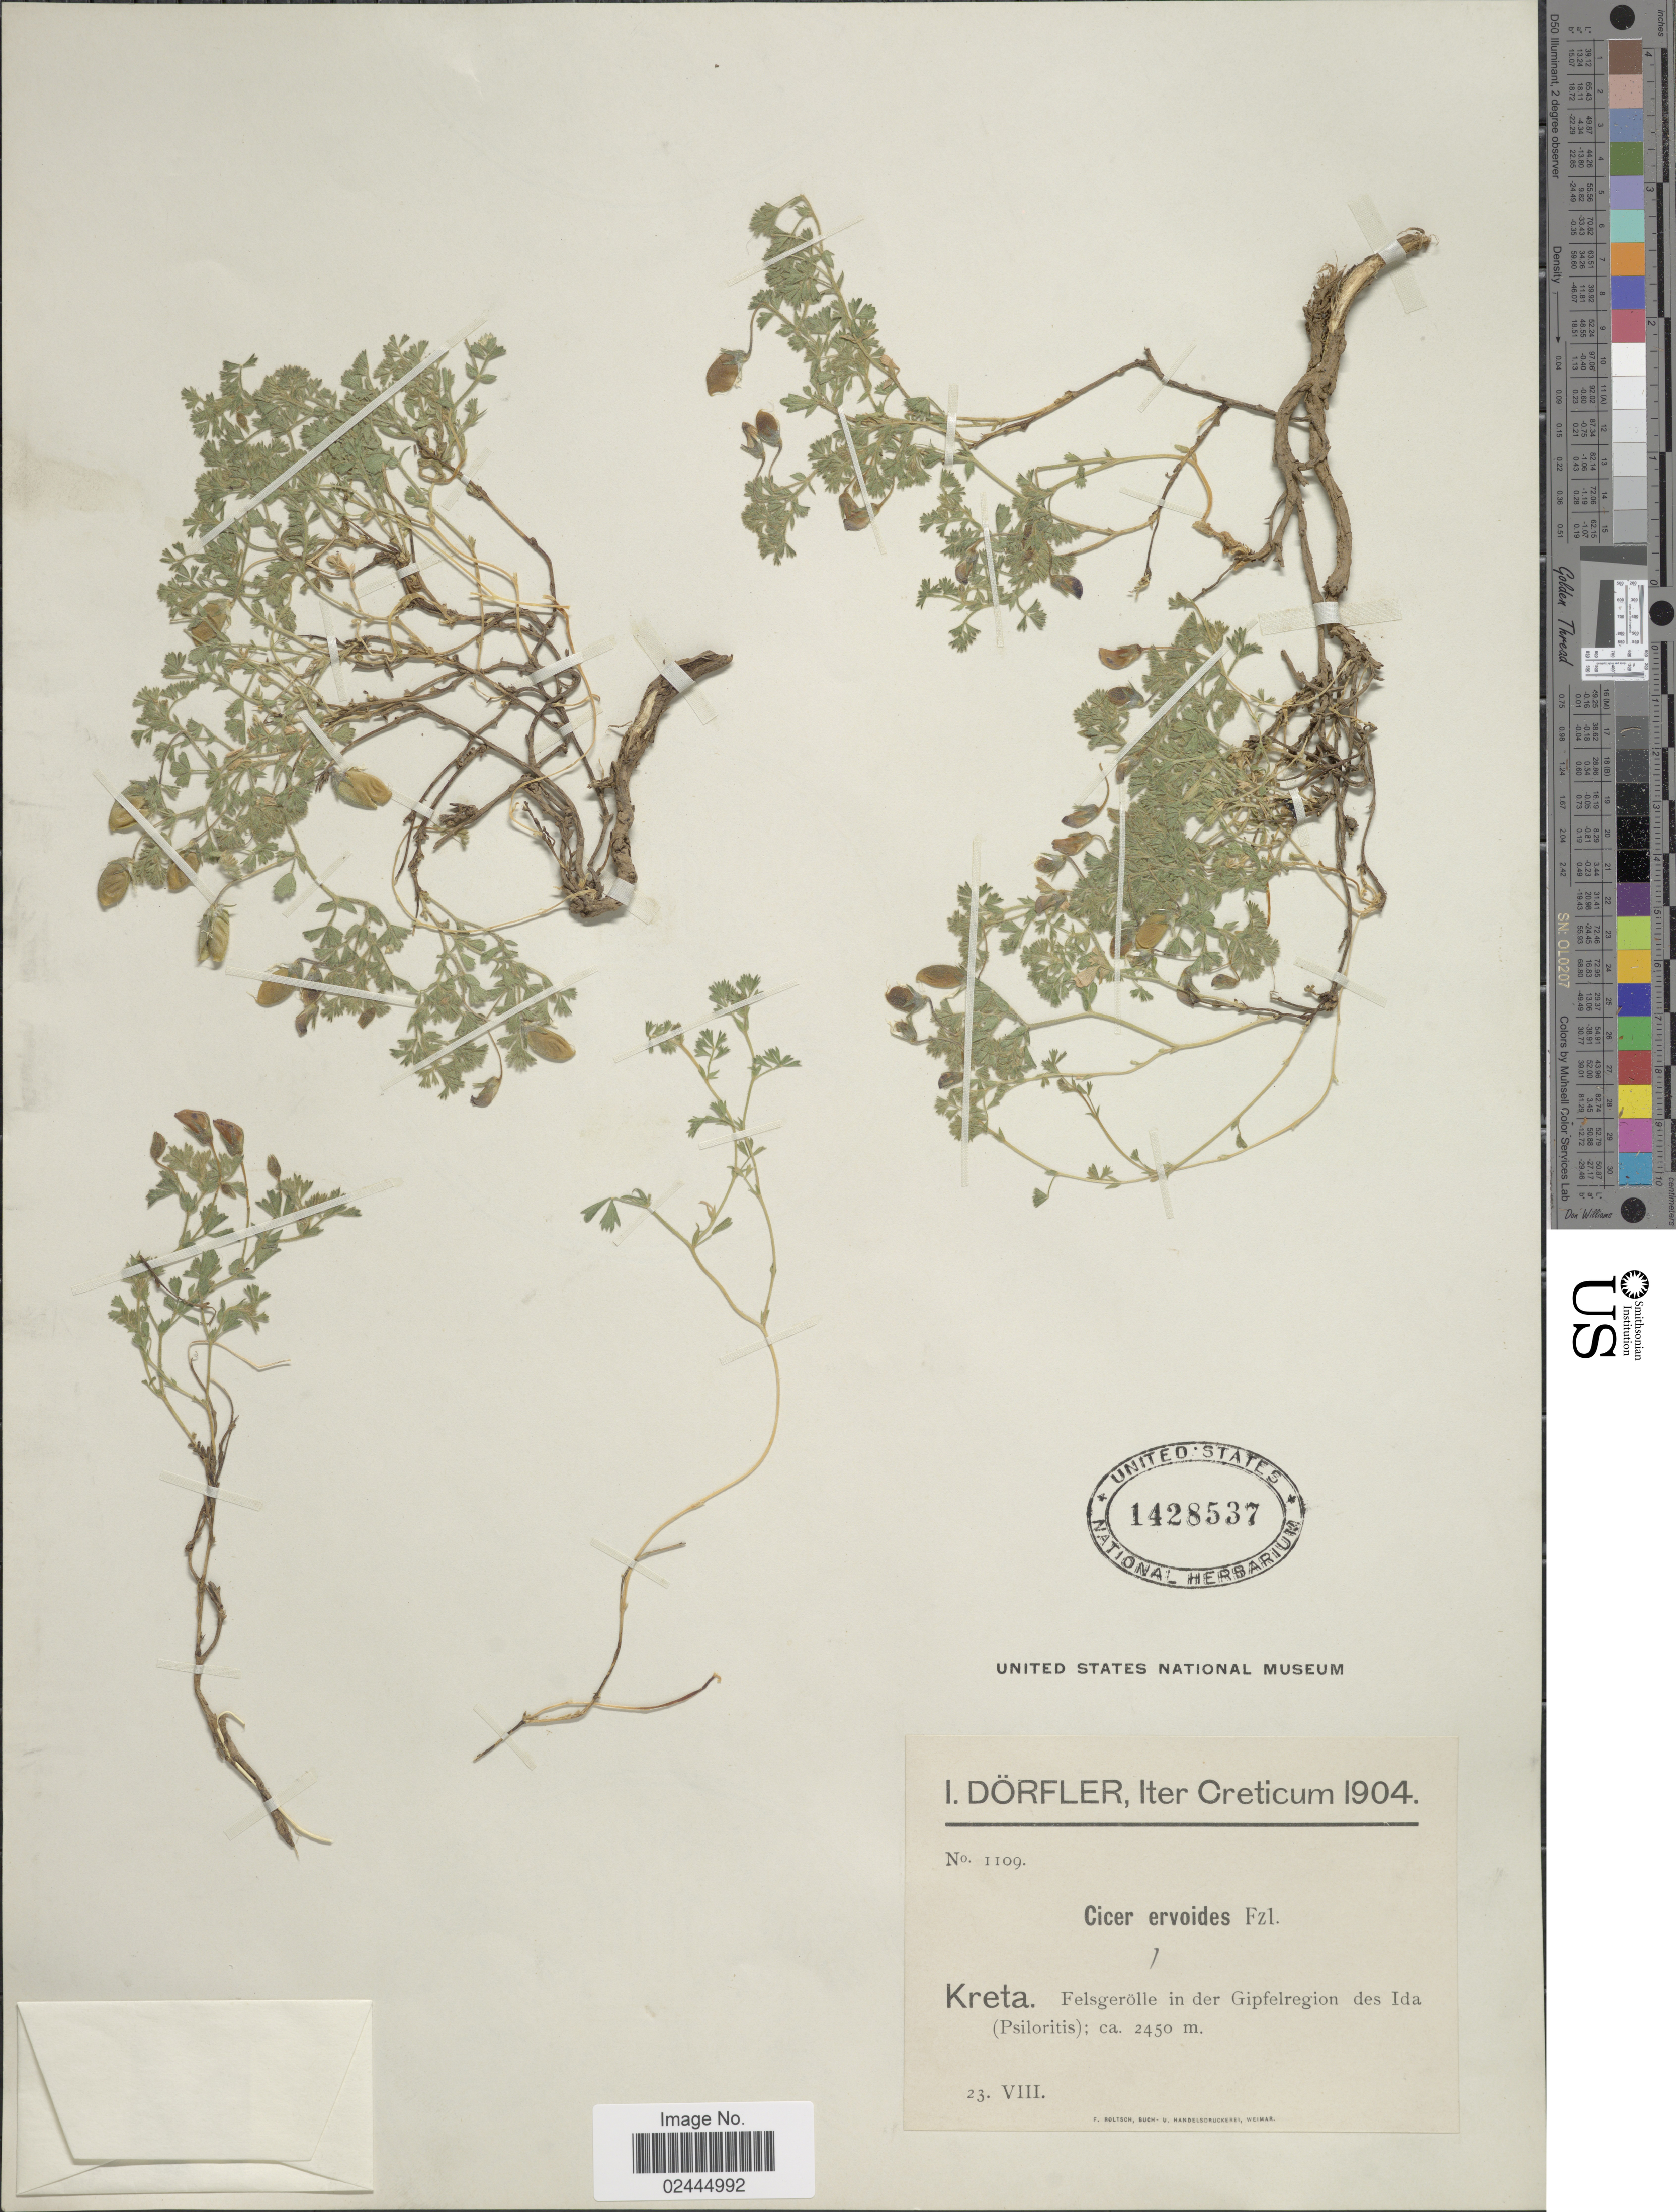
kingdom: Plantae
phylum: Tracheophyta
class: Magnoliopsida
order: Fabales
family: Fabaceae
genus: Cicer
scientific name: Cicer ervoides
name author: Brignoli di Brunhoff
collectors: I. Dörfler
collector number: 1109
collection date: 1904-08-23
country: Greece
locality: Creticum, Kreta. felsgerolle in der Gipelregion Ida (Psiloritis)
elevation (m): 2450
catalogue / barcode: US 1428537